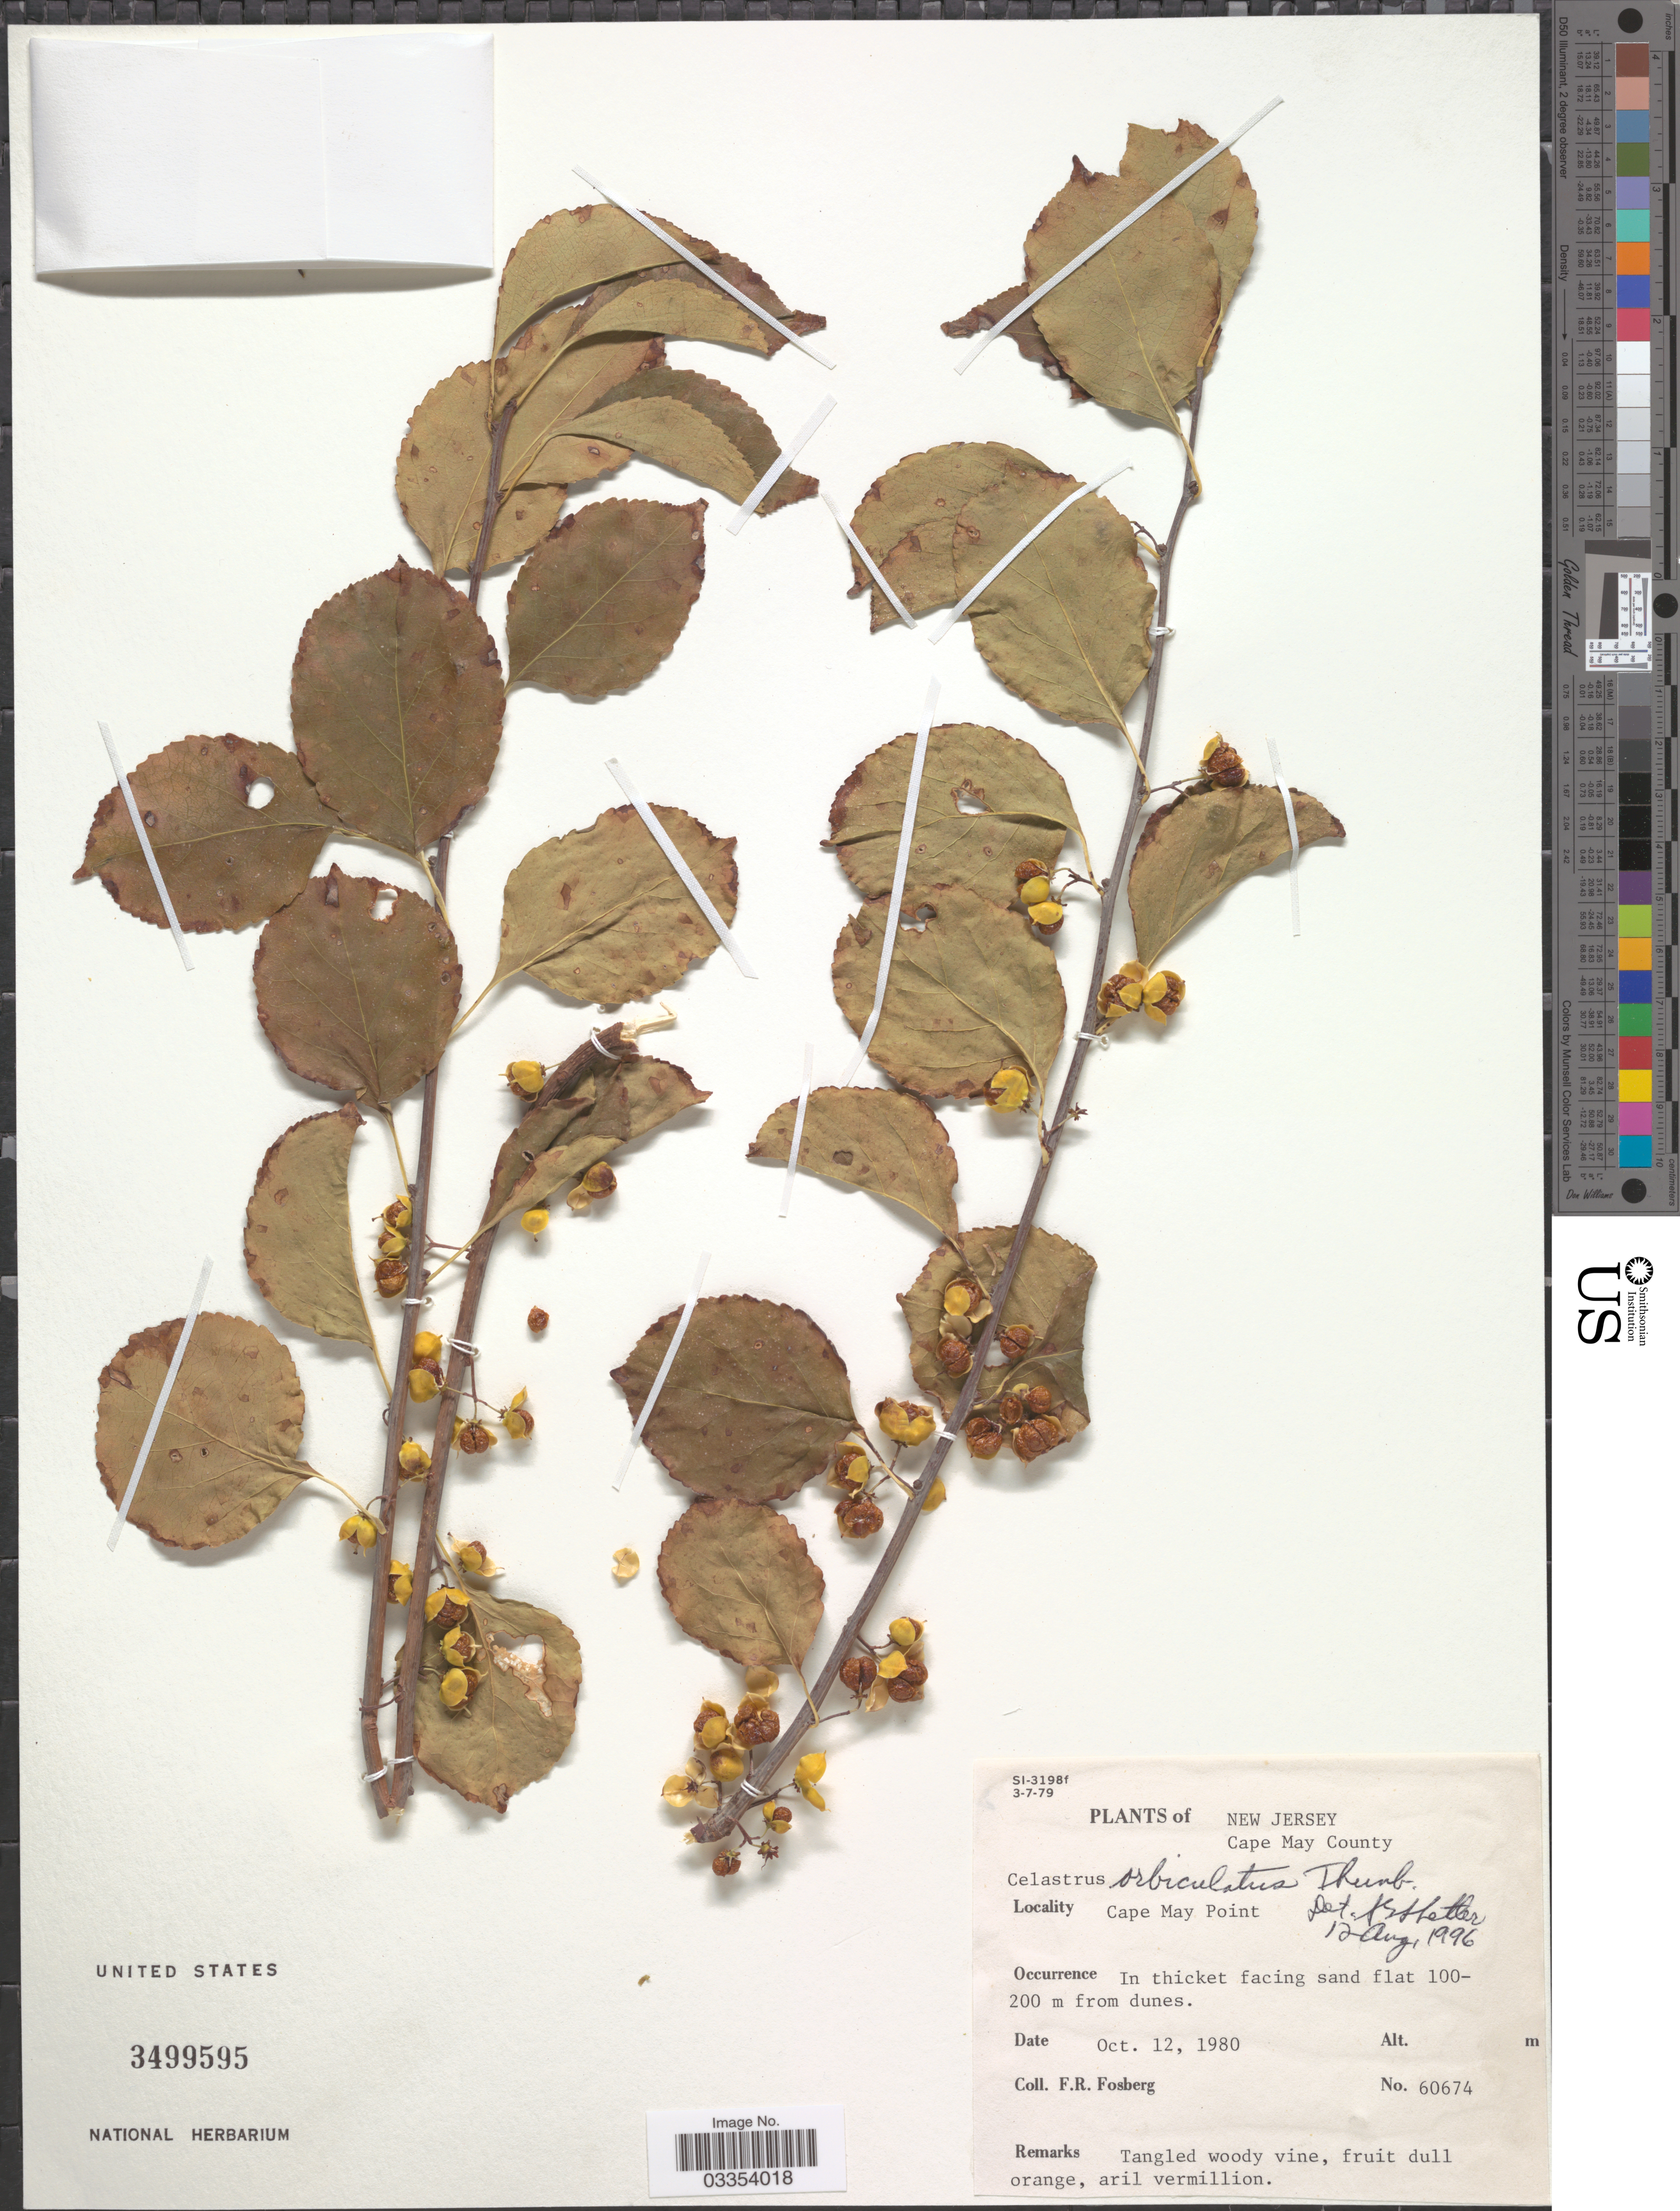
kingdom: Plantae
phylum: Tracheophyta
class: Magnoliopsida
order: Celastrales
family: Celastraceae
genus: Celastrus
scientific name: Celastrus orbiculatus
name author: Thunb.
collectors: F. R. Fosberg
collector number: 60674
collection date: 1980-10-12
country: United States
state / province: New Jersey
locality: Cape May County. Cape May Point.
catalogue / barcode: US 3499595